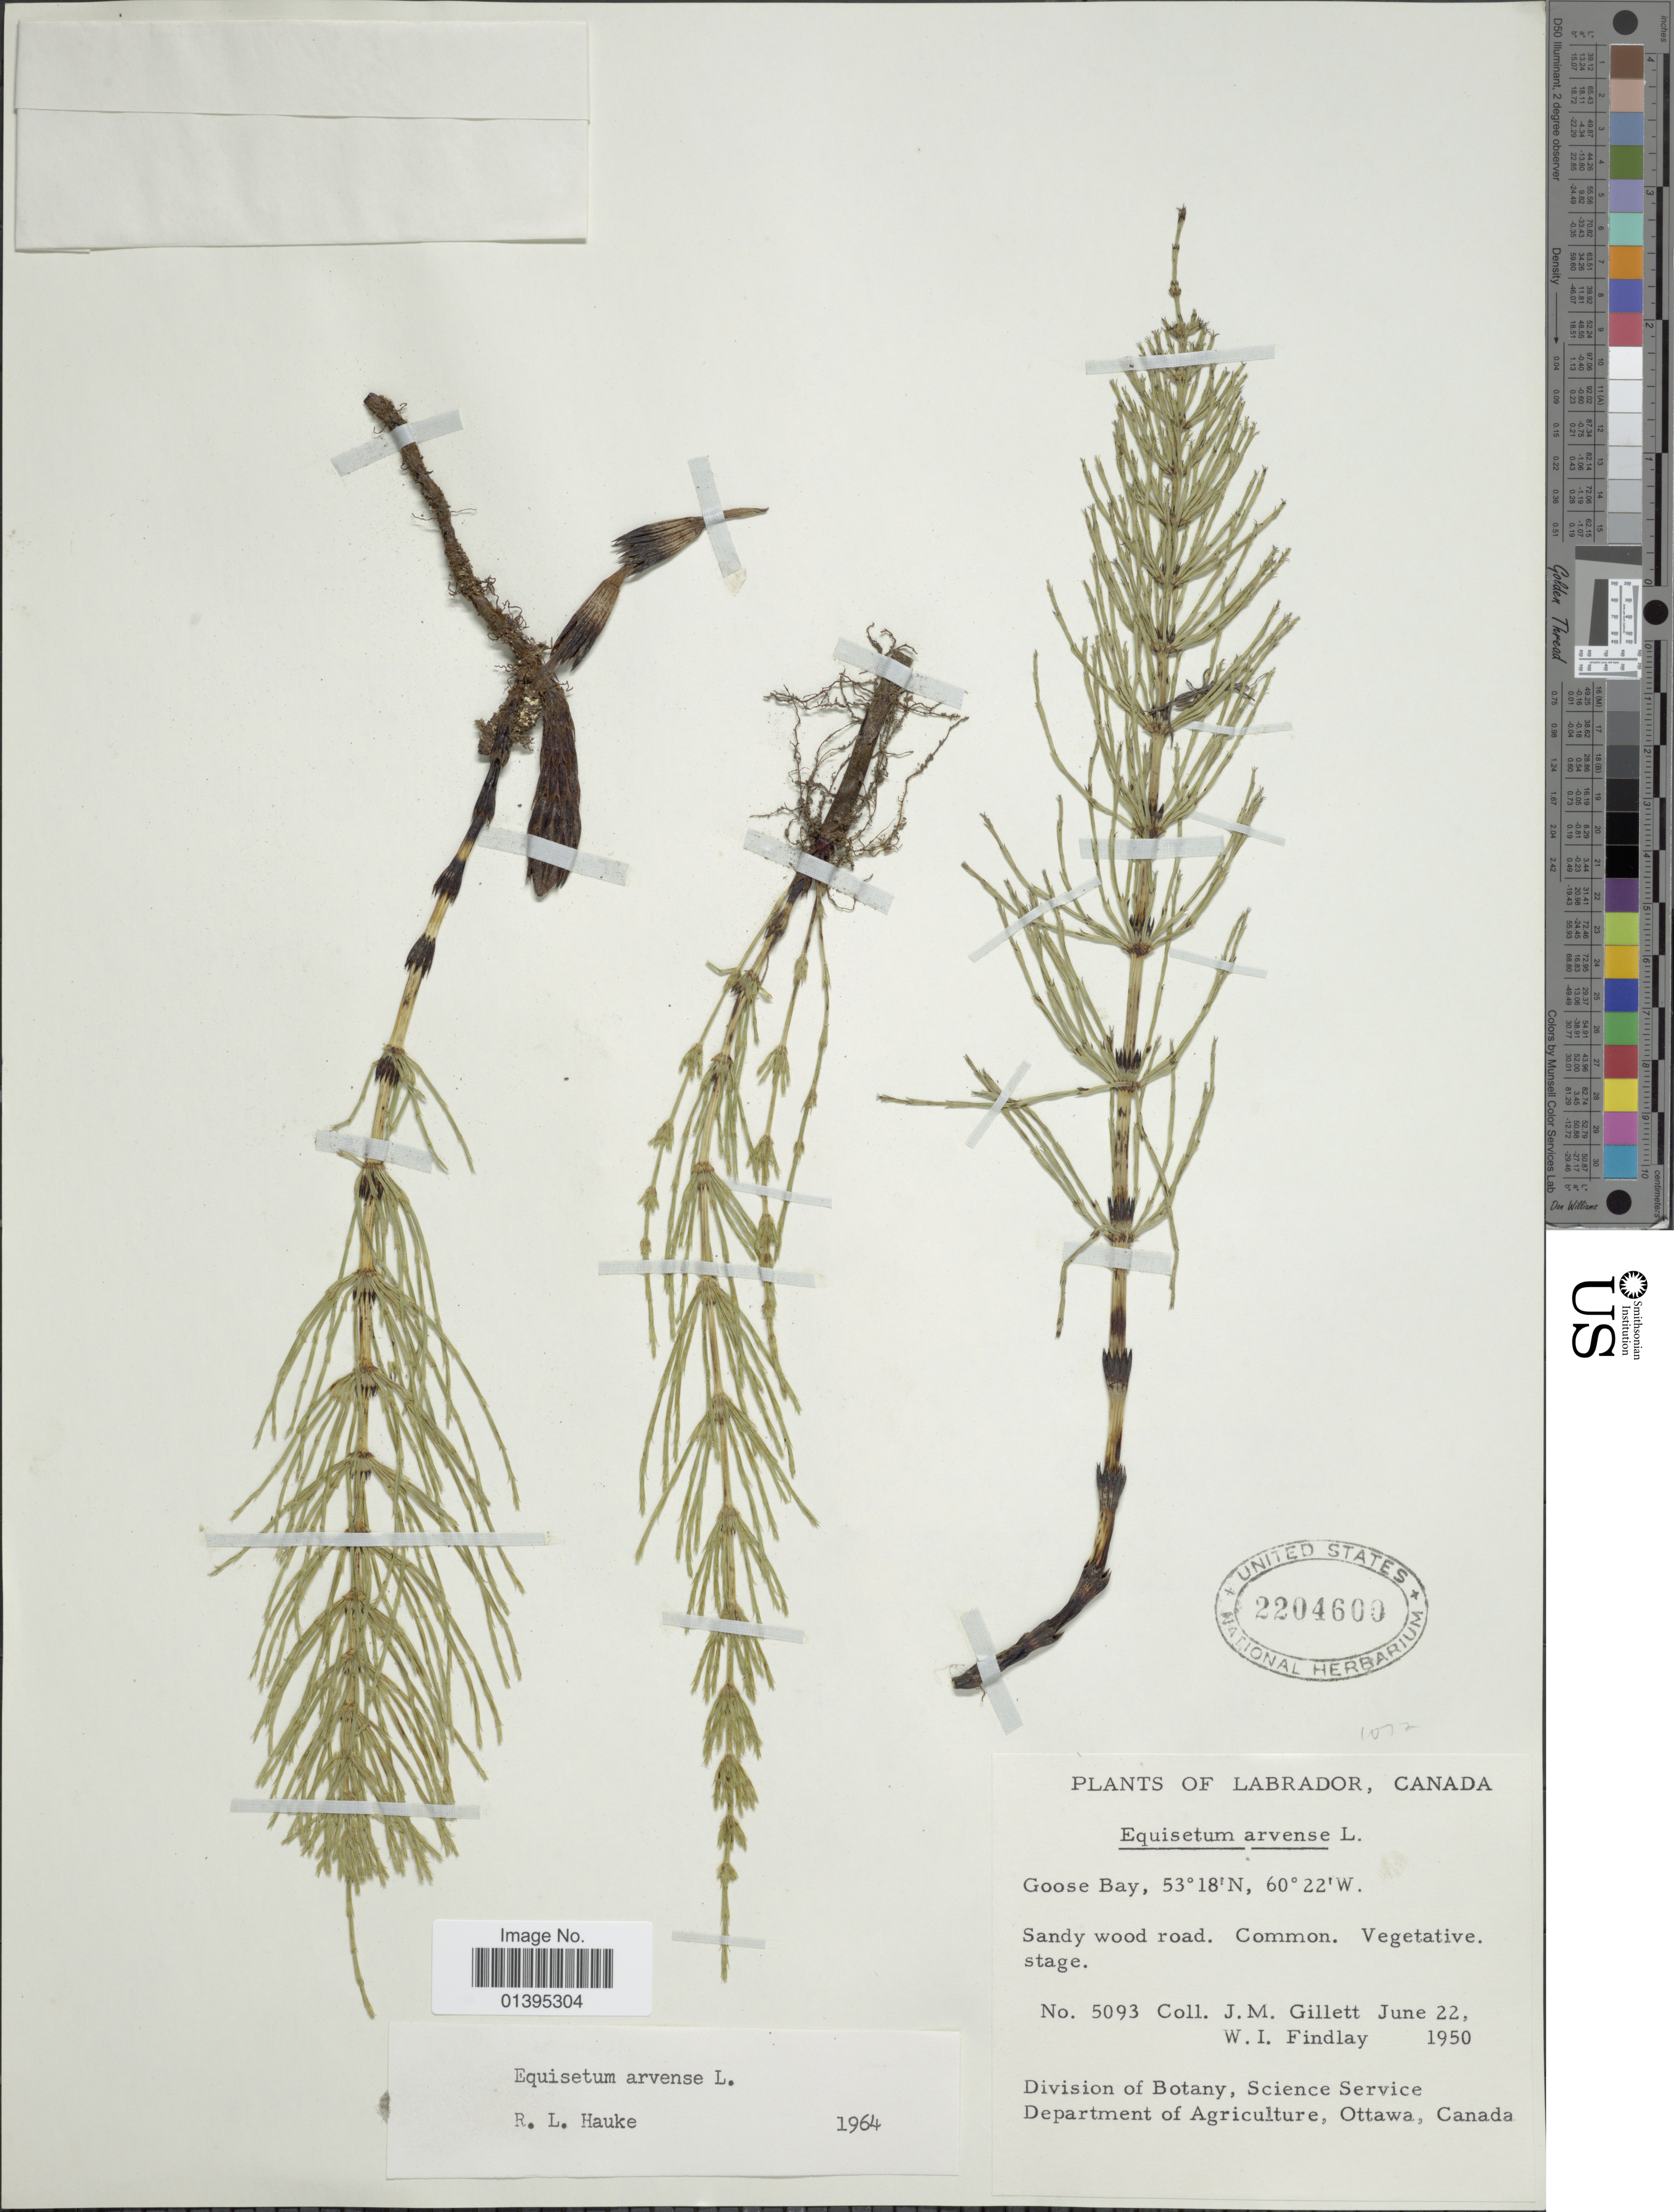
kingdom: Plantae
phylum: Tracheophyta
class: Polypodiopsida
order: Equisetales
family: Equisetaceae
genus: Equisetum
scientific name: Equisetum arvense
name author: L.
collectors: J. Gillett & W. Findlay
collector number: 5093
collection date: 1950-06-22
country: Canada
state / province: Newfoundland and Labrador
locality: Labrador, Goose Bay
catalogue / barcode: US 2204600